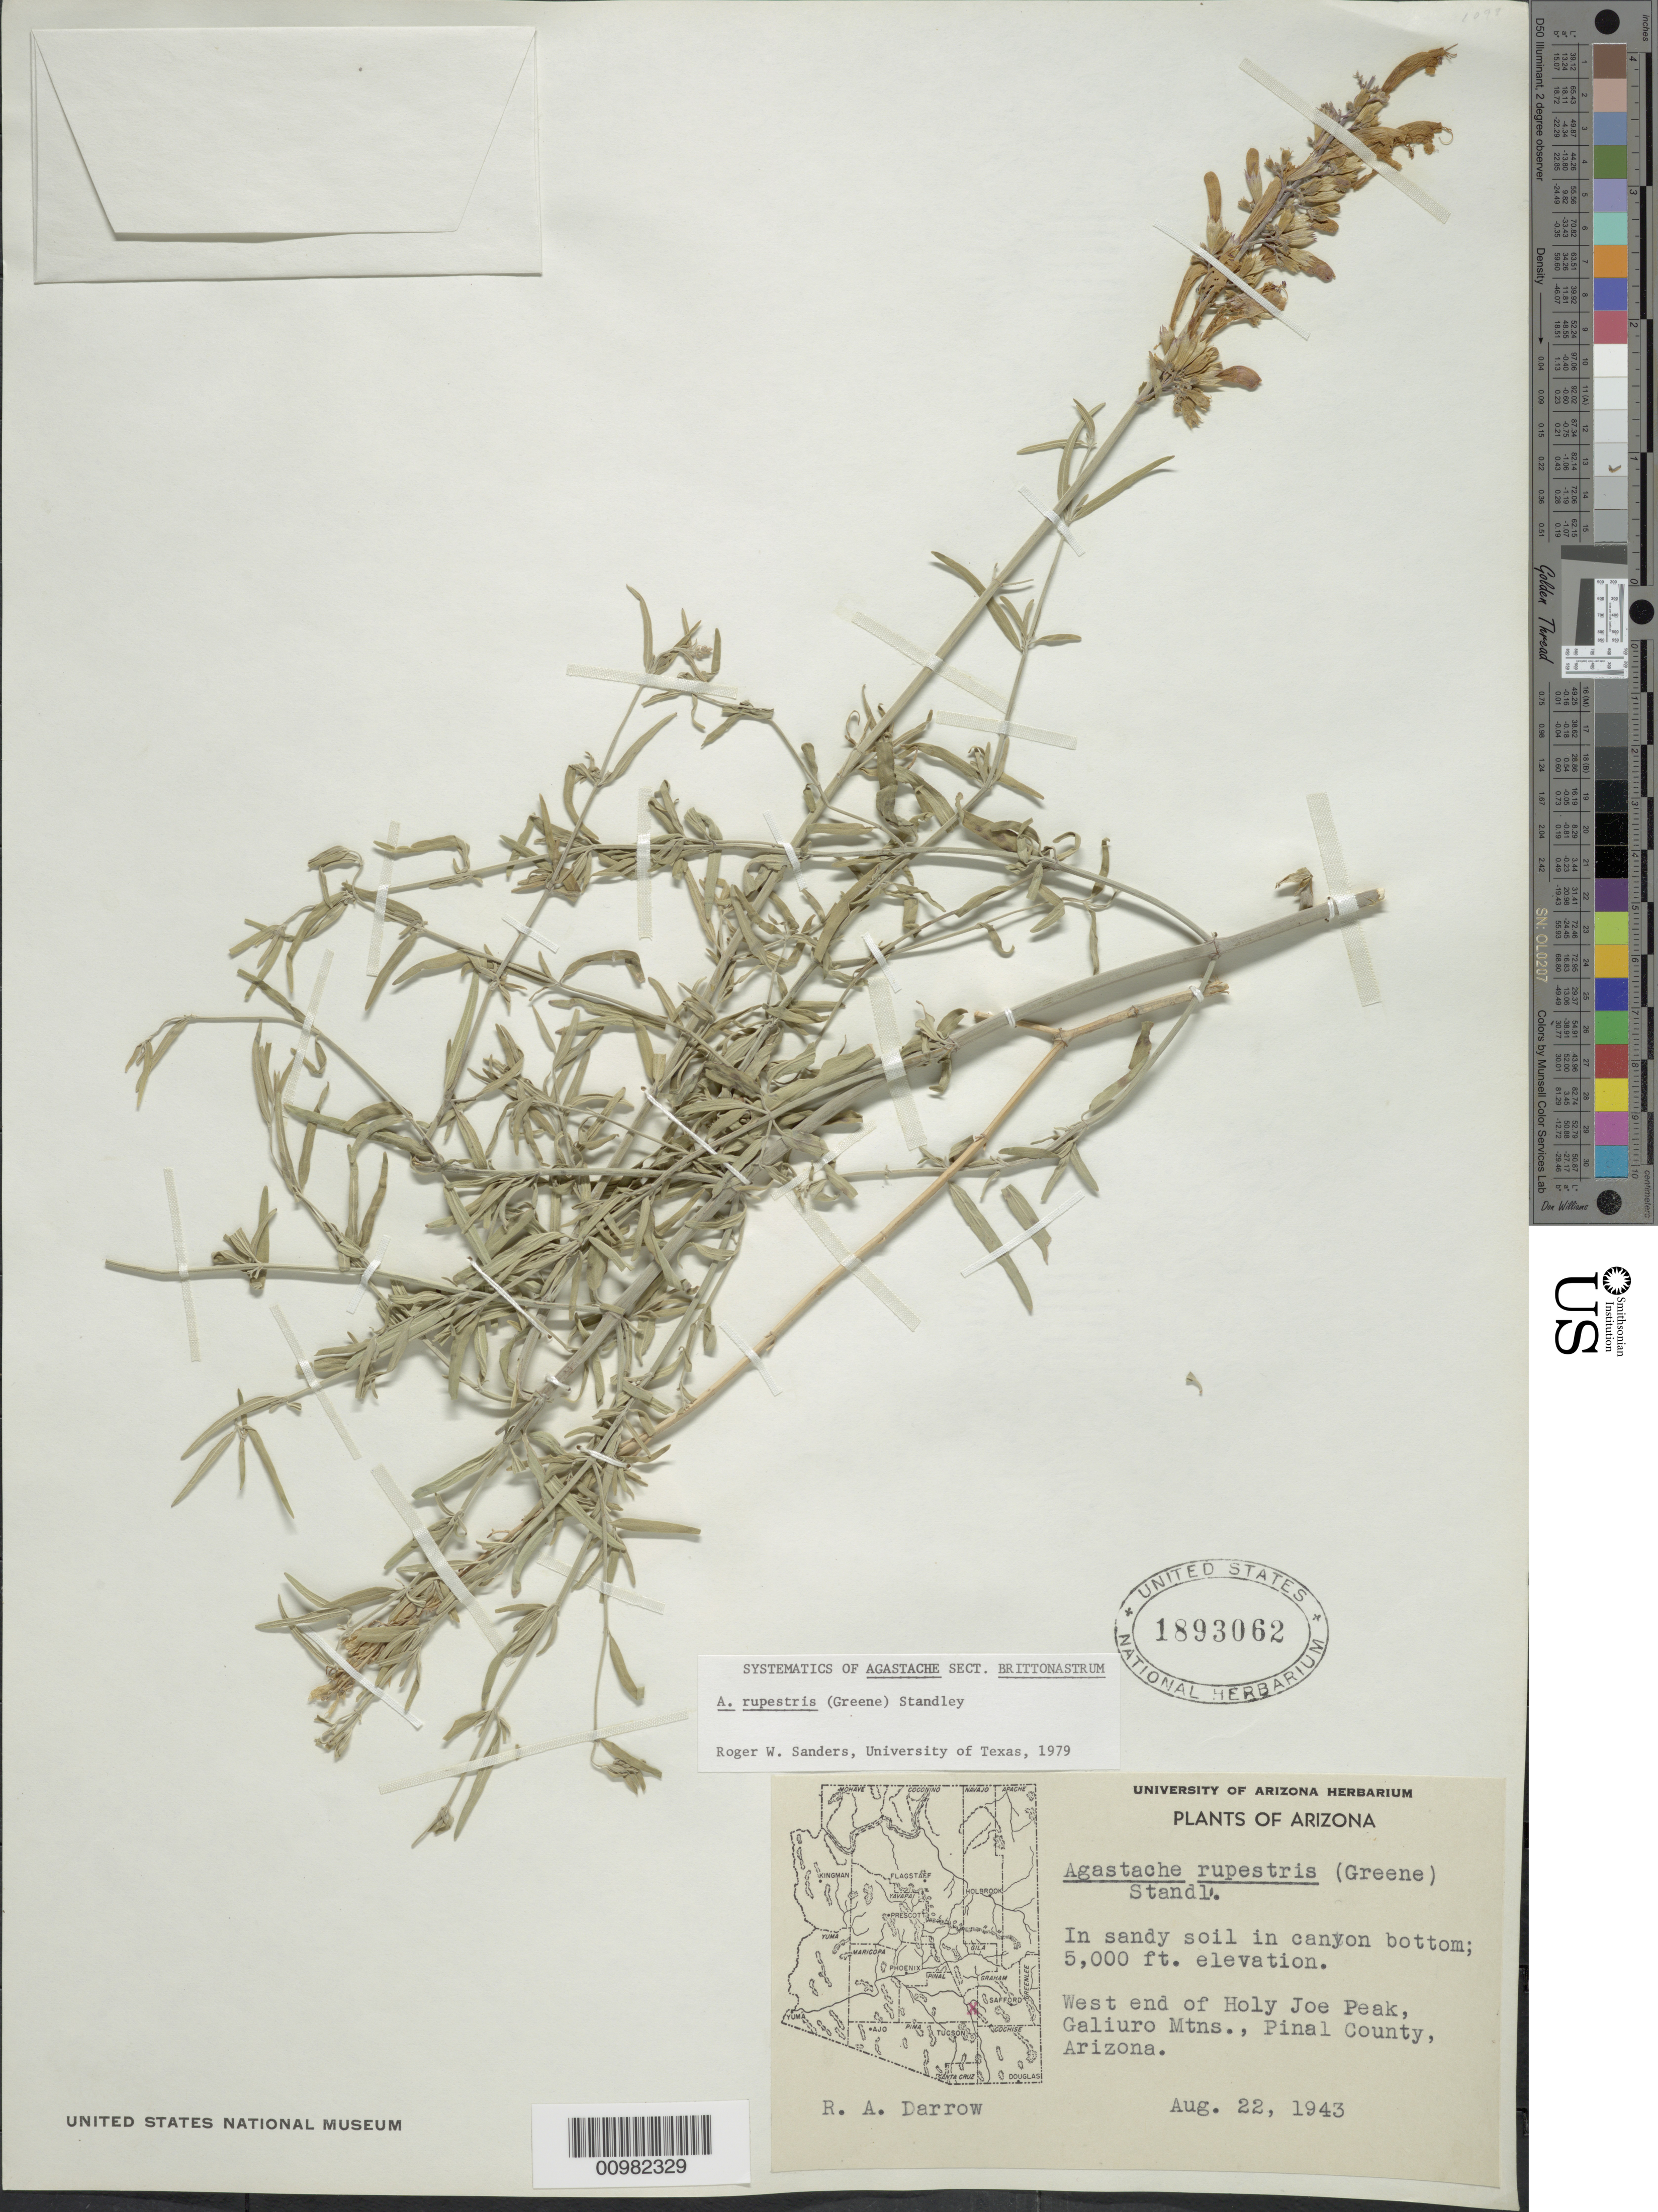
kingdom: Plantae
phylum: Tracheophyta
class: Magnoliopsida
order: Lamiales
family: Lamiaceae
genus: Agastache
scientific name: Agastache rupestris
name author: (Greene) Standl.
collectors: R. A. Darrow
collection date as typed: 22 Aug 1943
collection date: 1943-08-22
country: United States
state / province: Arizona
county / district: Pinal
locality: Gakuyrio Mts.; West end of Holy Joe Peak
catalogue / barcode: US 1893062